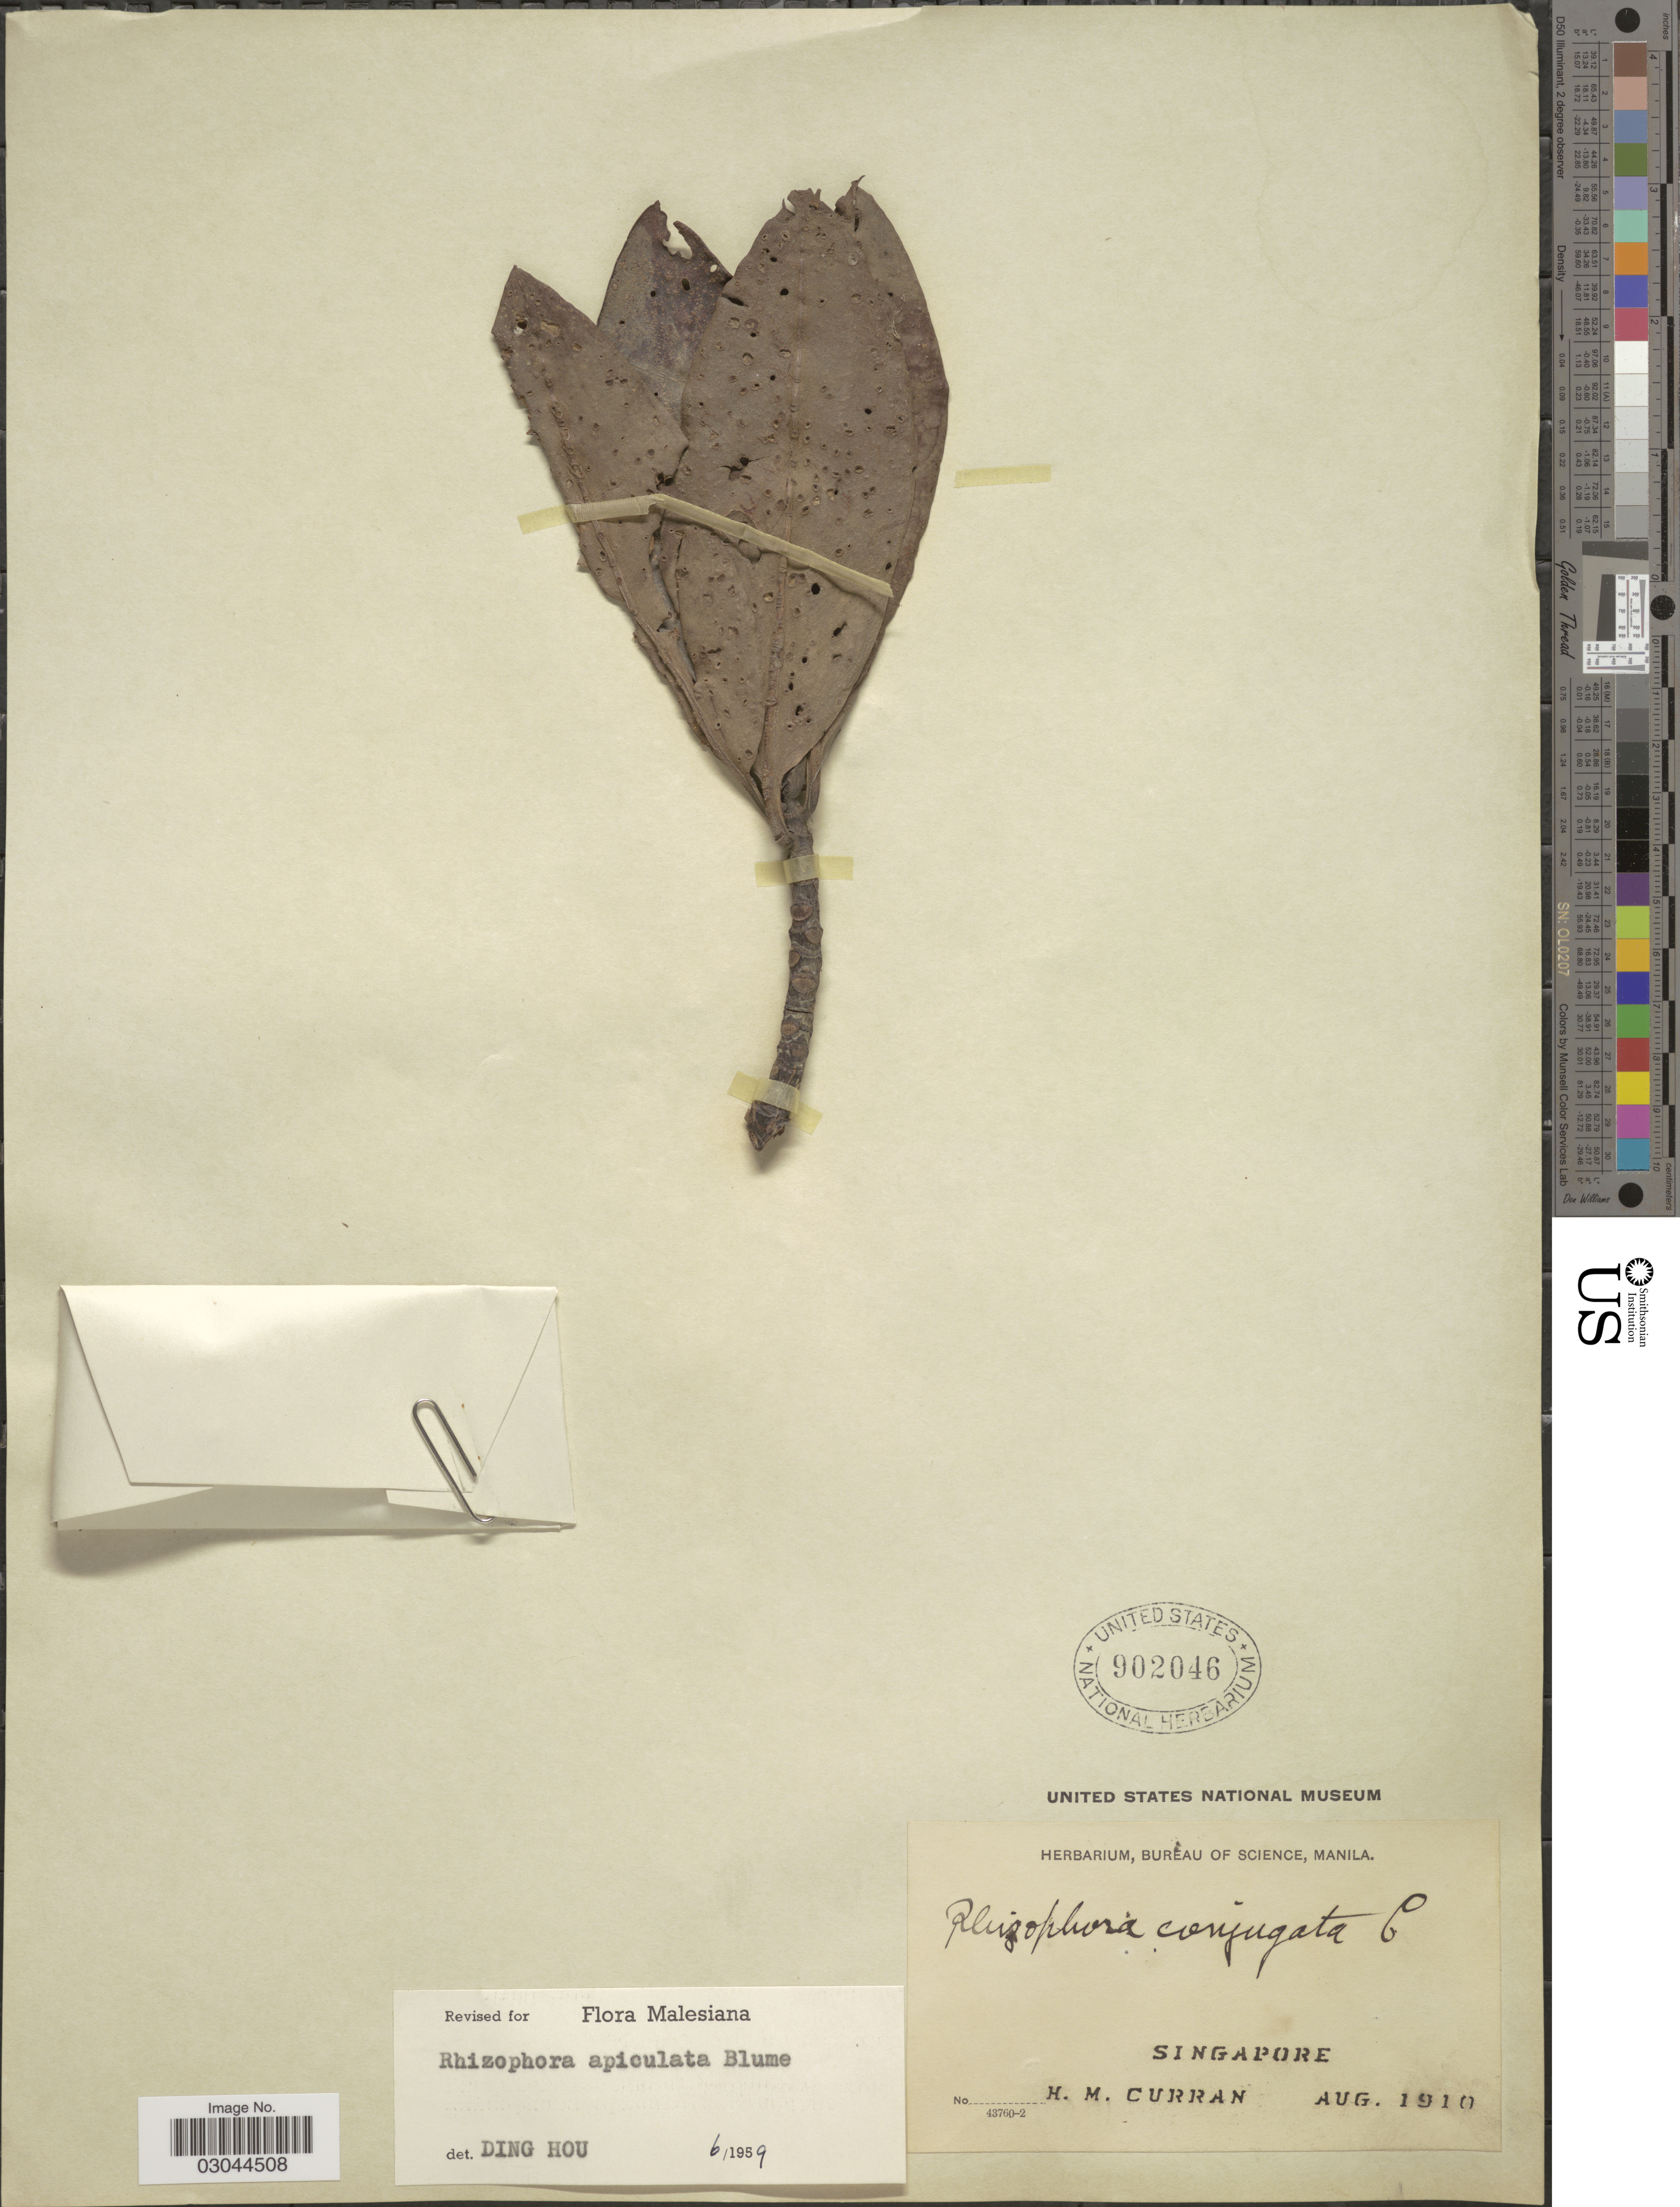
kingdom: Plantae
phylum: Tracheophyta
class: Magnoliopsida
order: Malpighiales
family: Rhizophoraceae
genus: Rhizophora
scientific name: Rhizophora apiculata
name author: Blume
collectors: H. M. Curran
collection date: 1910-08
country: Singapore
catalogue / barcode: US 902046